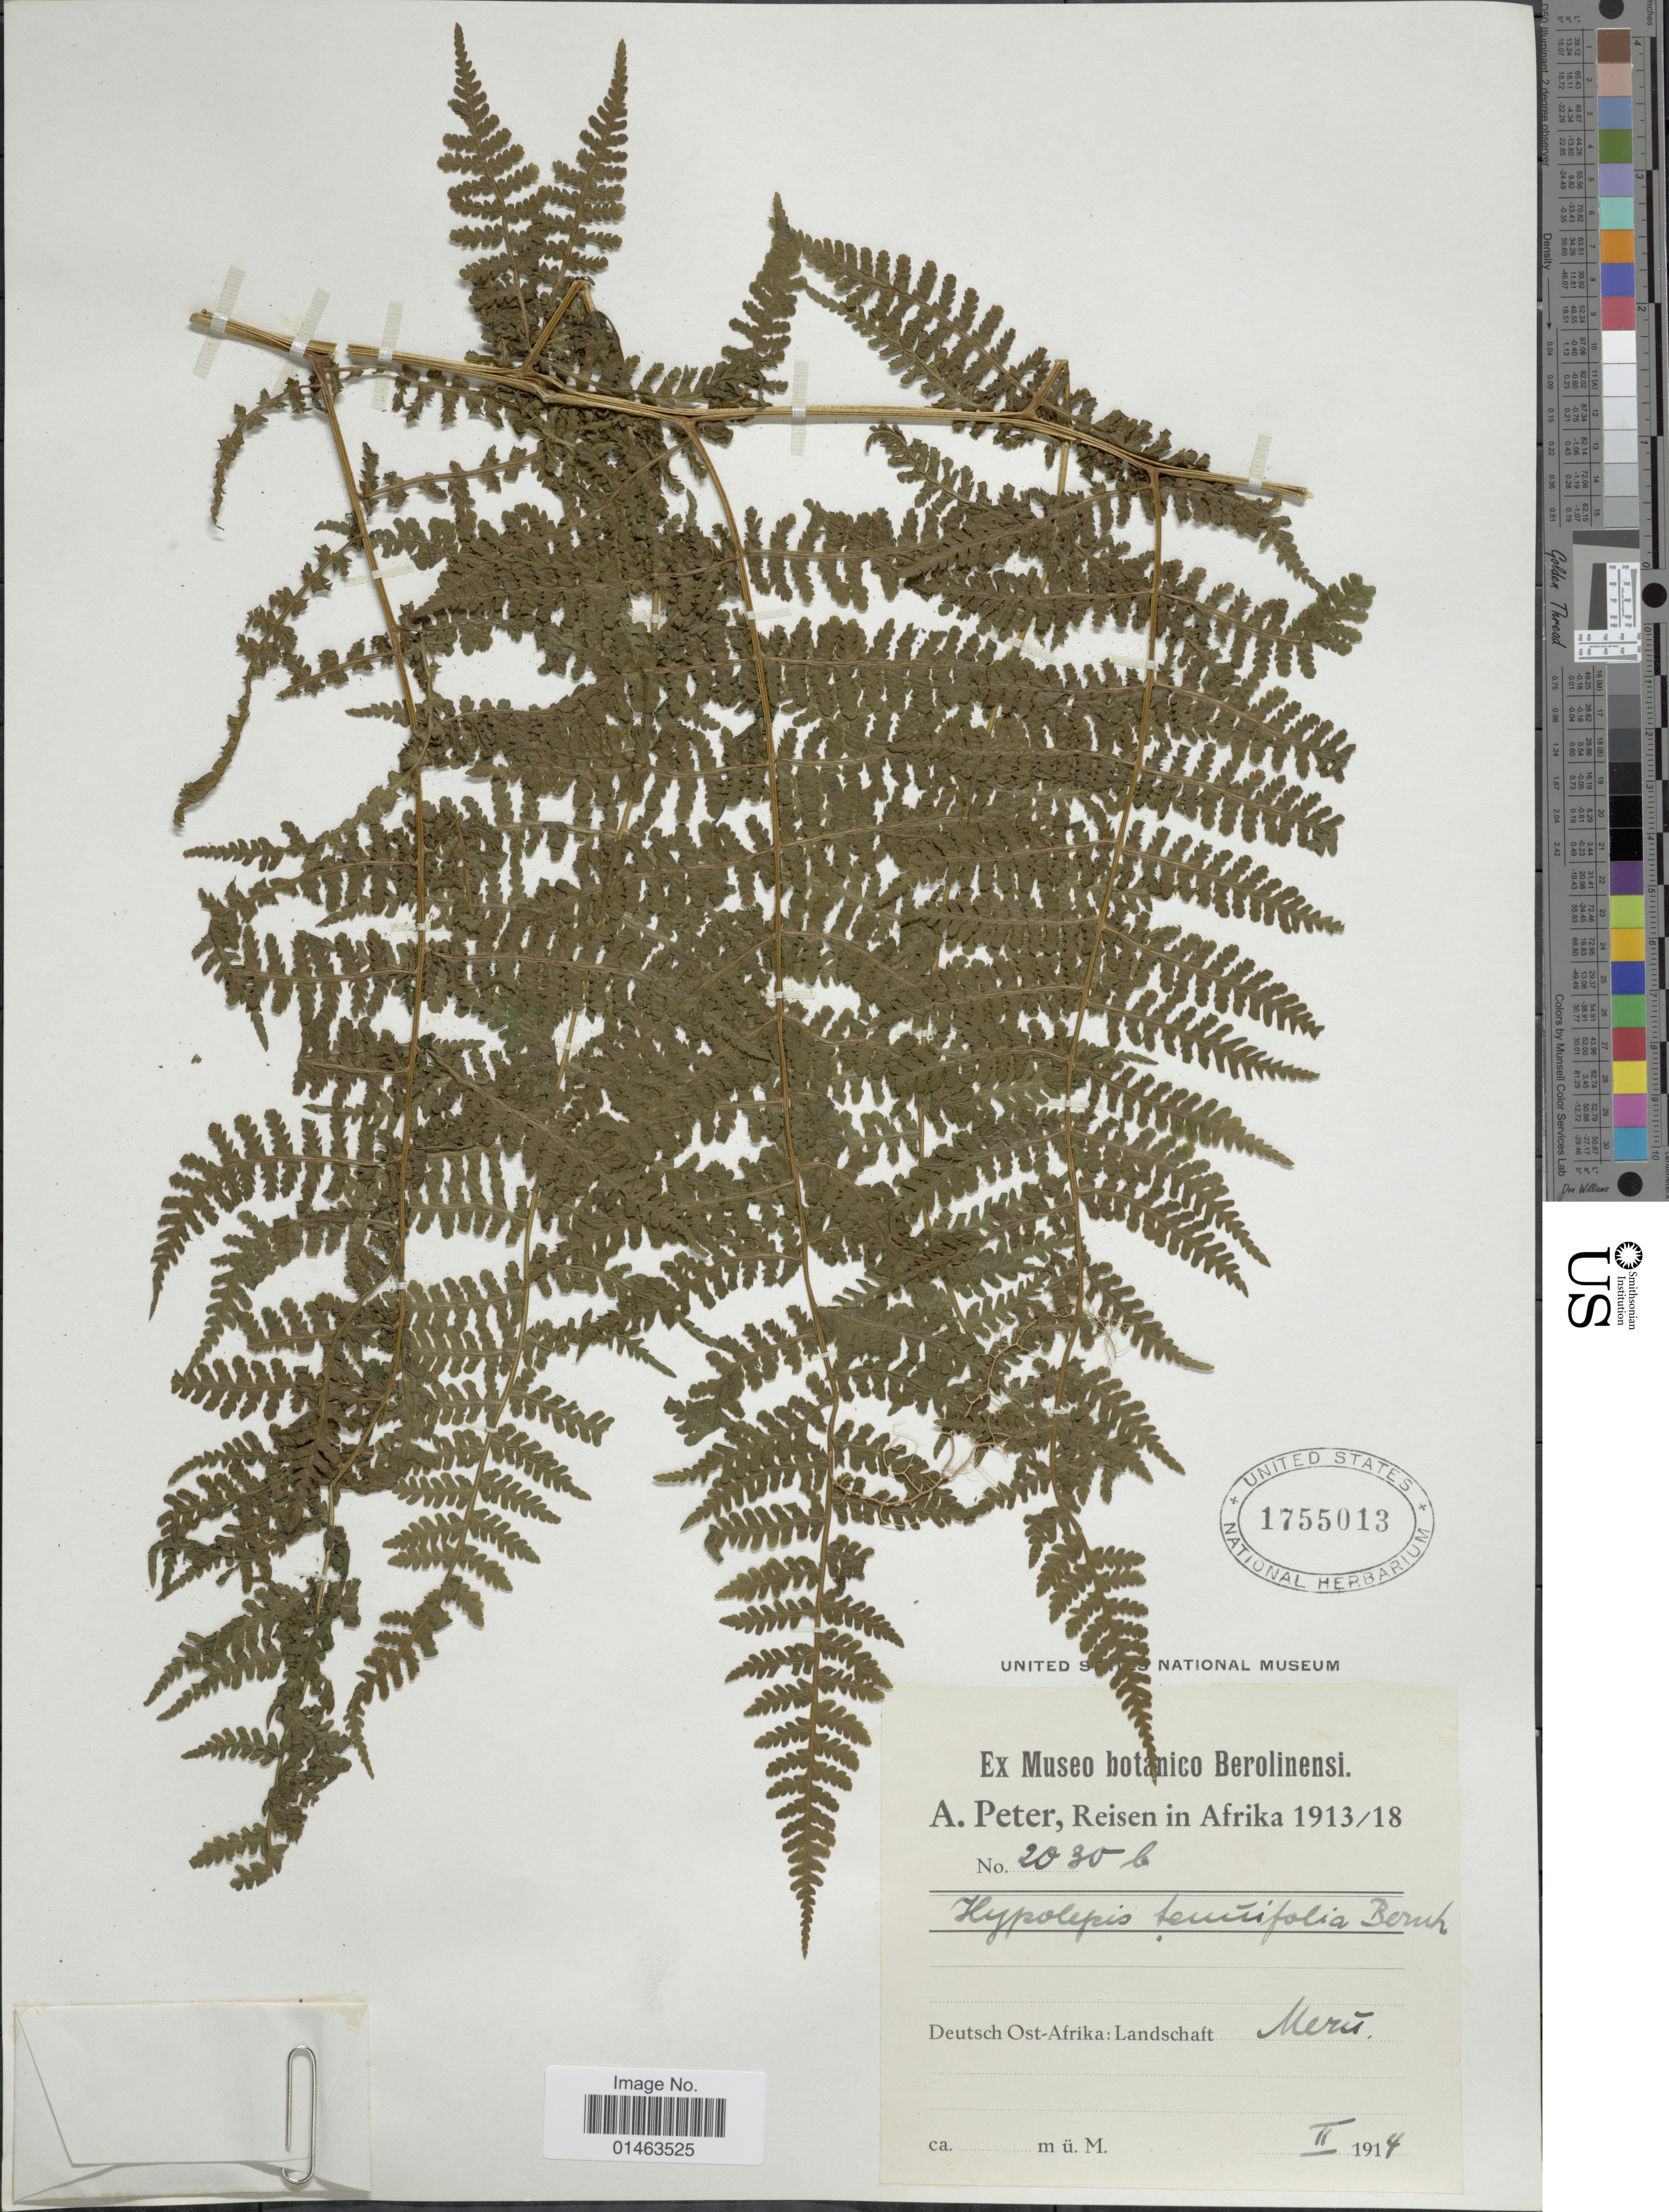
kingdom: Plantae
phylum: Tracheophyta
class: Polypodiopsida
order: Polypodiales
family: Dennstaedtiaceae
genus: Hypolepis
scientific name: Hypolepis tenuifolia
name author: (G. Forst.) Bernh.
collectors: A. Peter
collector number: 2030b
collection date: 1914-02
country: Tanzania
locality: Deutsch Ost-Afrika: Landschaft Merú [German East Africa: Merú]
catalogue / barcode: US 1755013